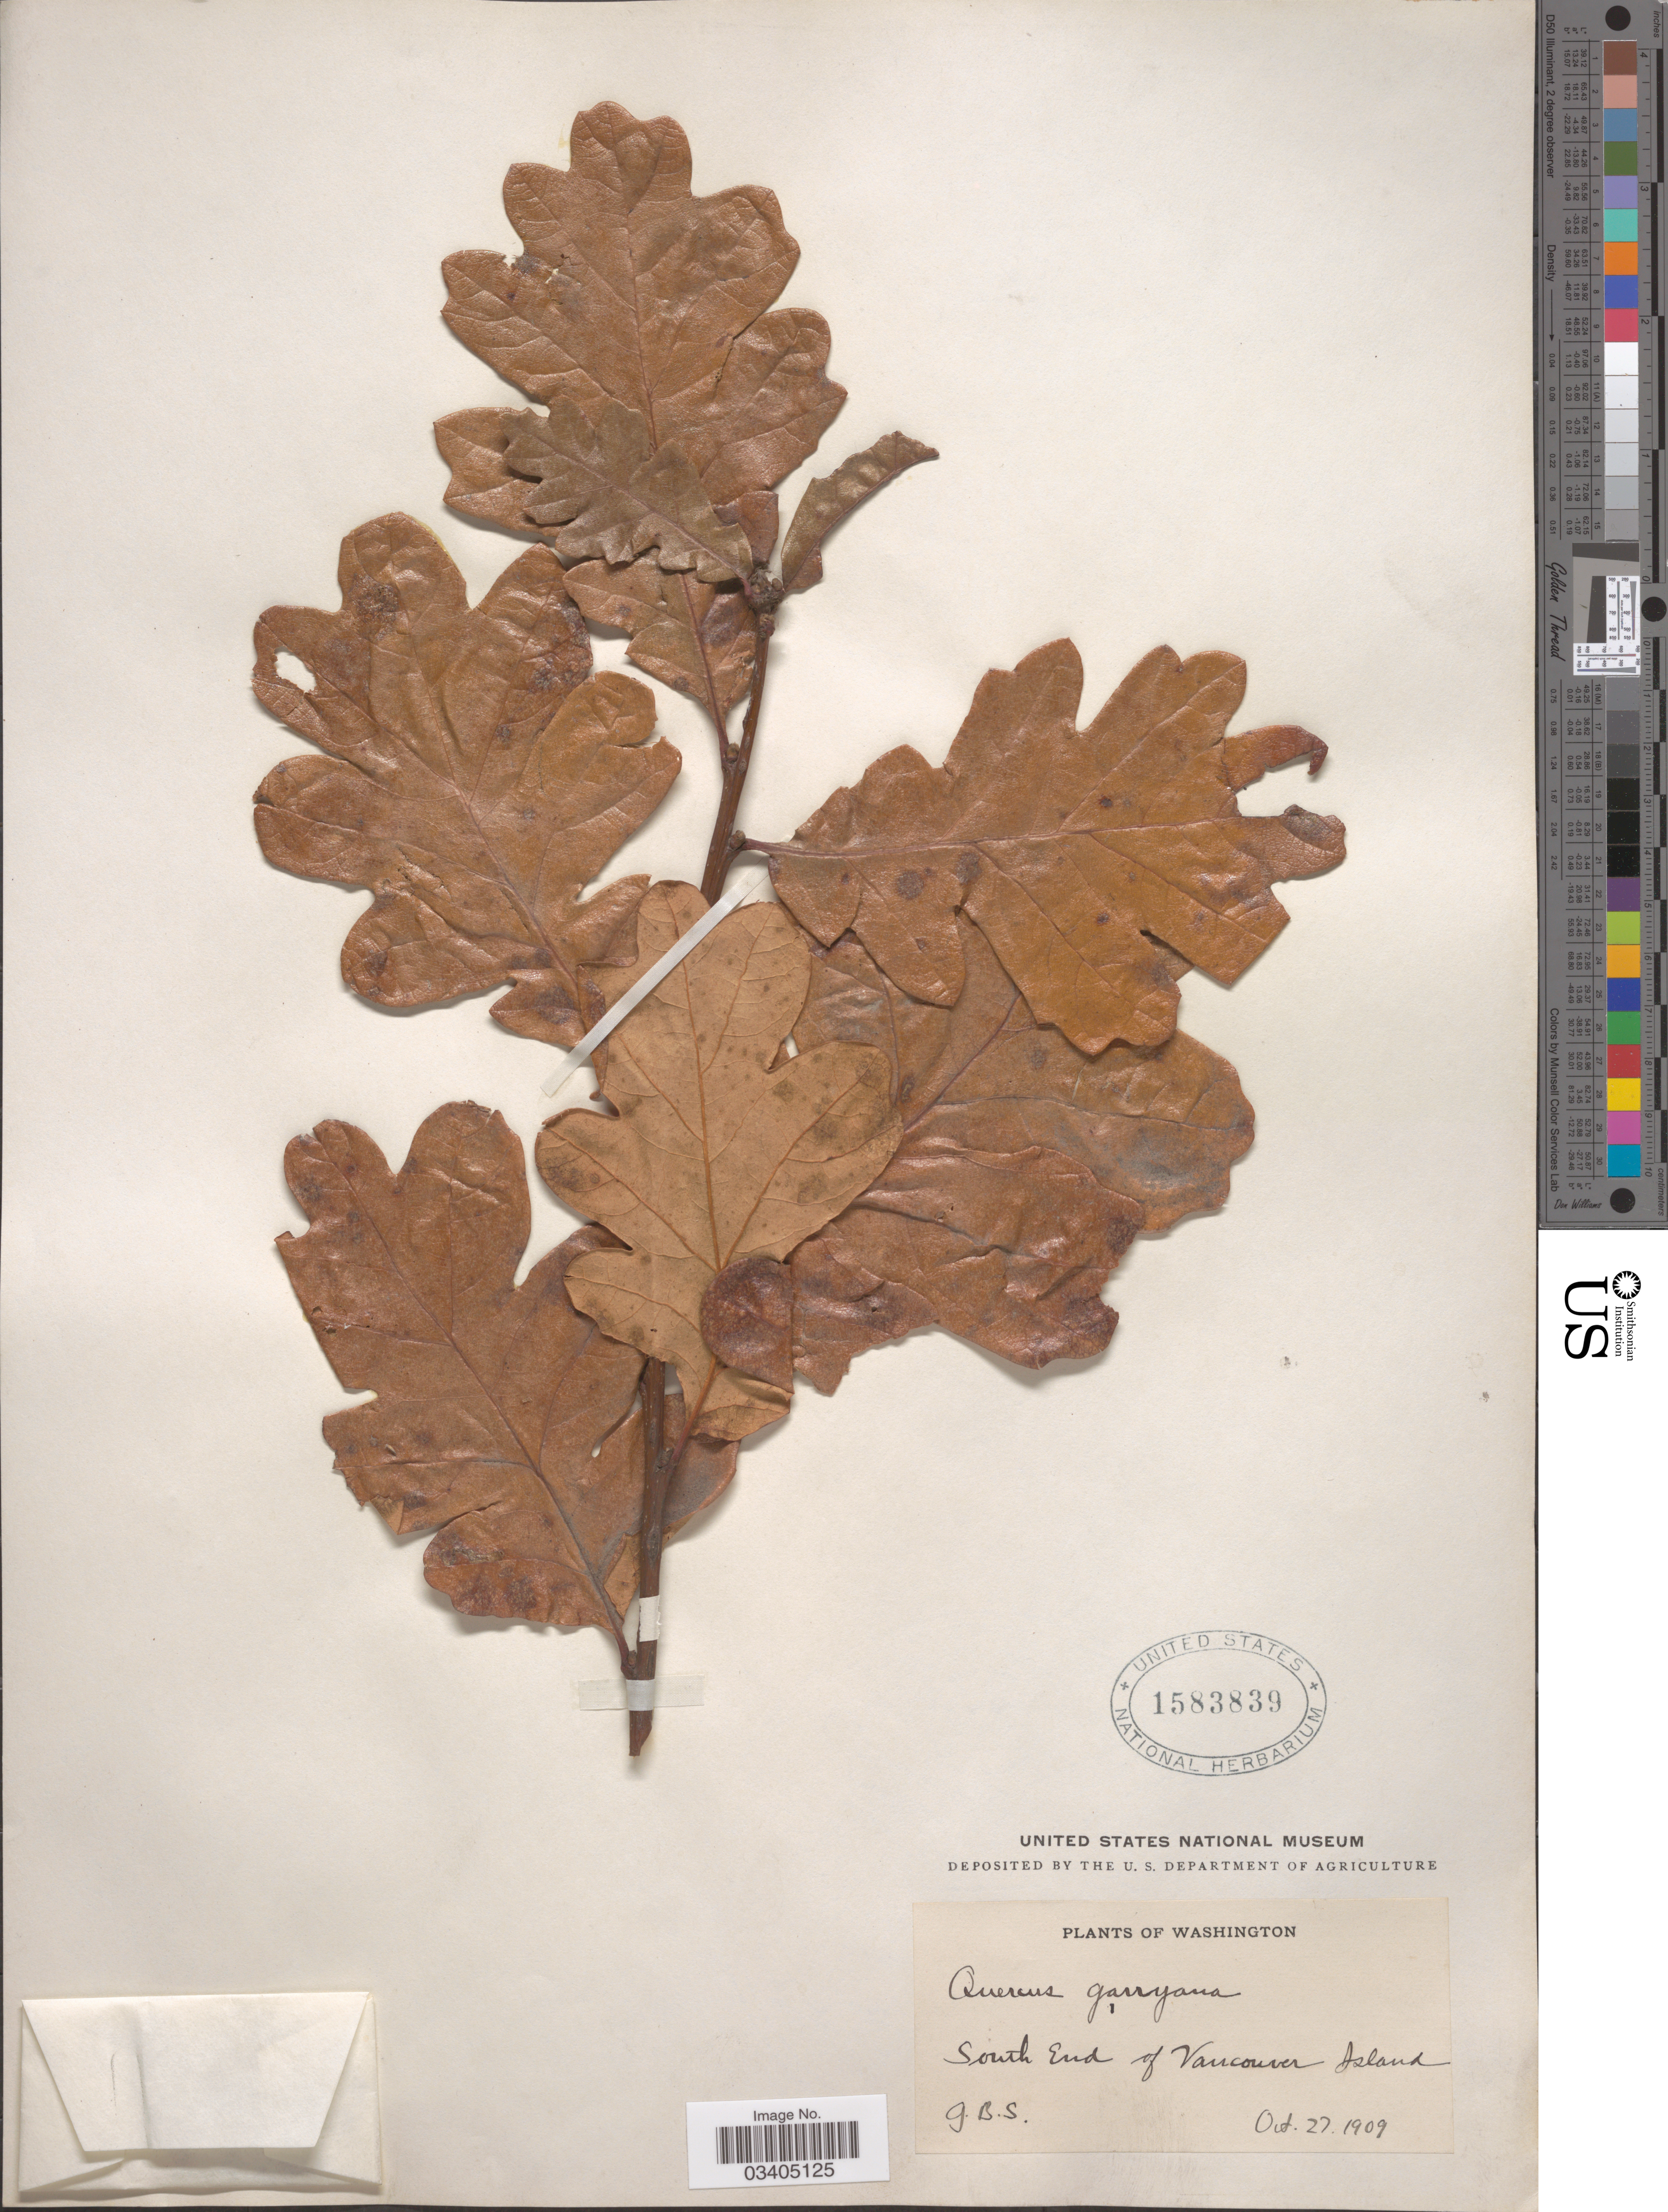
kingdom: Plantae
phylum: Tracheophyta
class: Magnoliopsida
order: Fagales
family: Fagaceae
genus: Quercus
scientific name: Quercus garryana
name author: Douglas ex Hook.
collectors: G. B. S.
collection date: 1909-10-27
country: United States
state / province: Washington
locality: South End of Vancouver Island.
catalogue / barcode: US 1583839